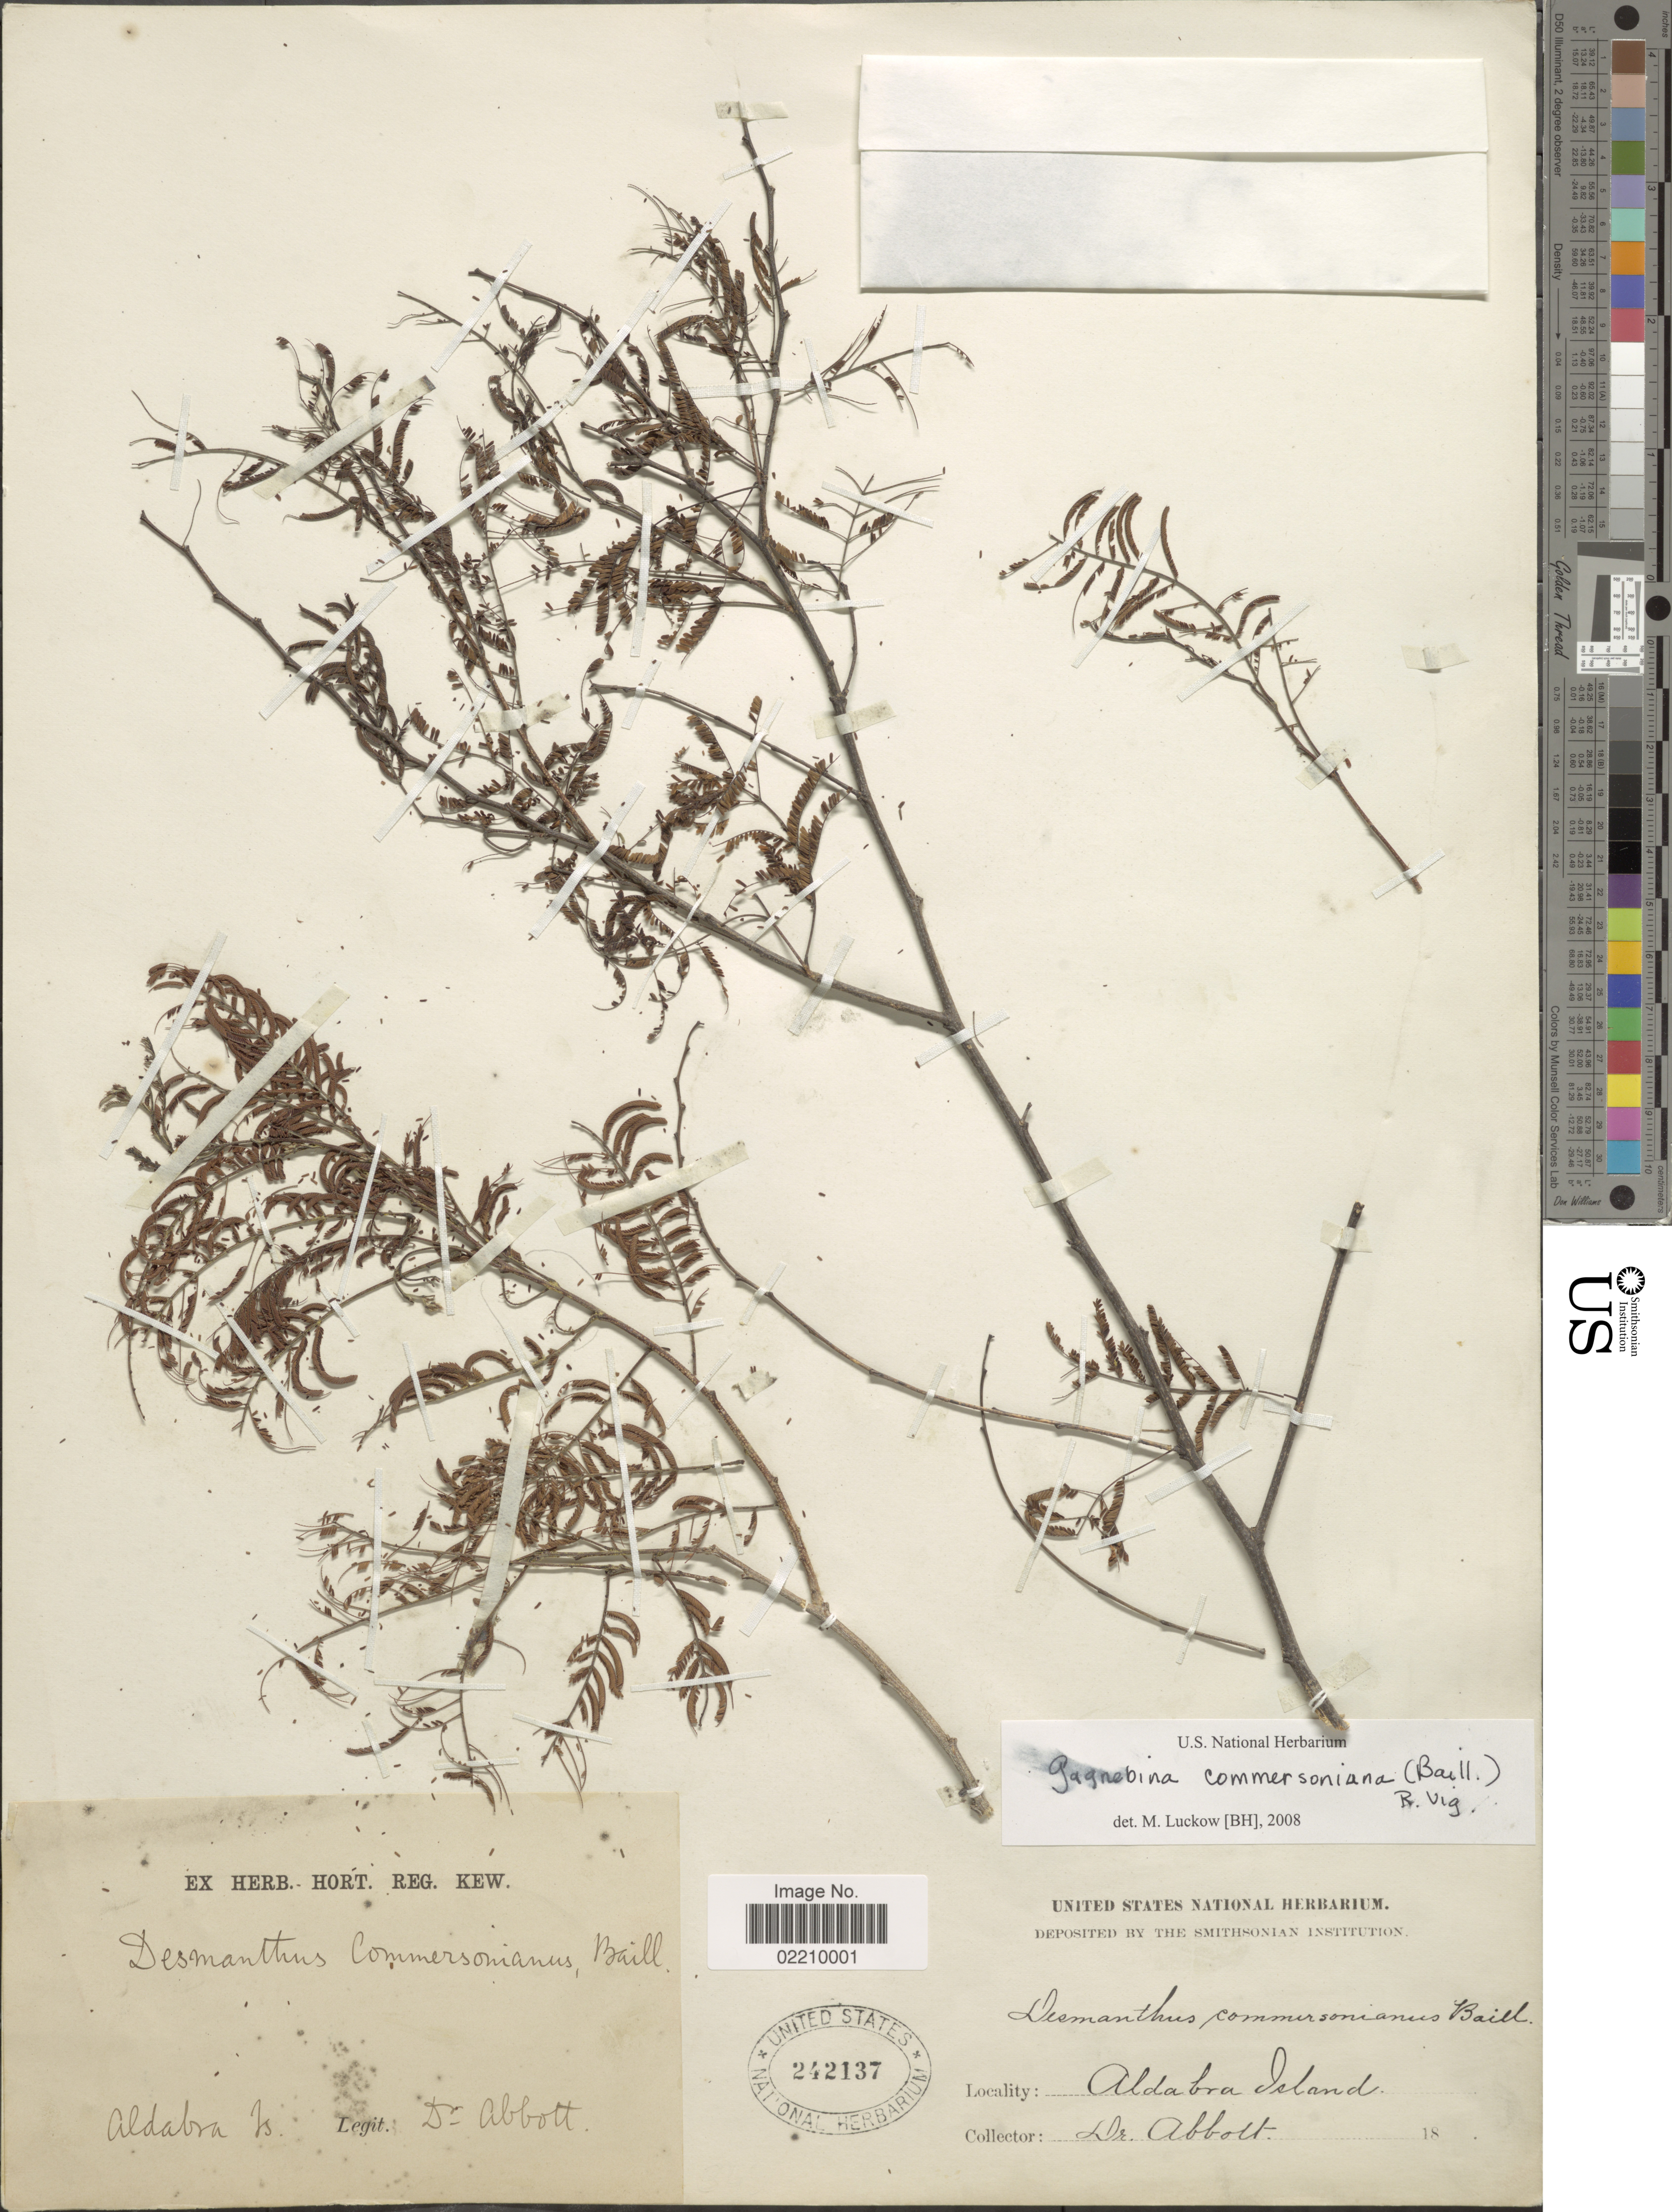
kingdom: Plantae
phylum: Tracheophyta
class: Magnoliopsida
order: Fabales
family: Fabaceae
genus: Gagnebina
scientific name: Gagnebina commersoniana (Baill.) R. Vig.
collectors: Abbott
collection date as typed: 18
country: Seychelles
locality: Aldabra Island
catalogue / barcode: US 242137